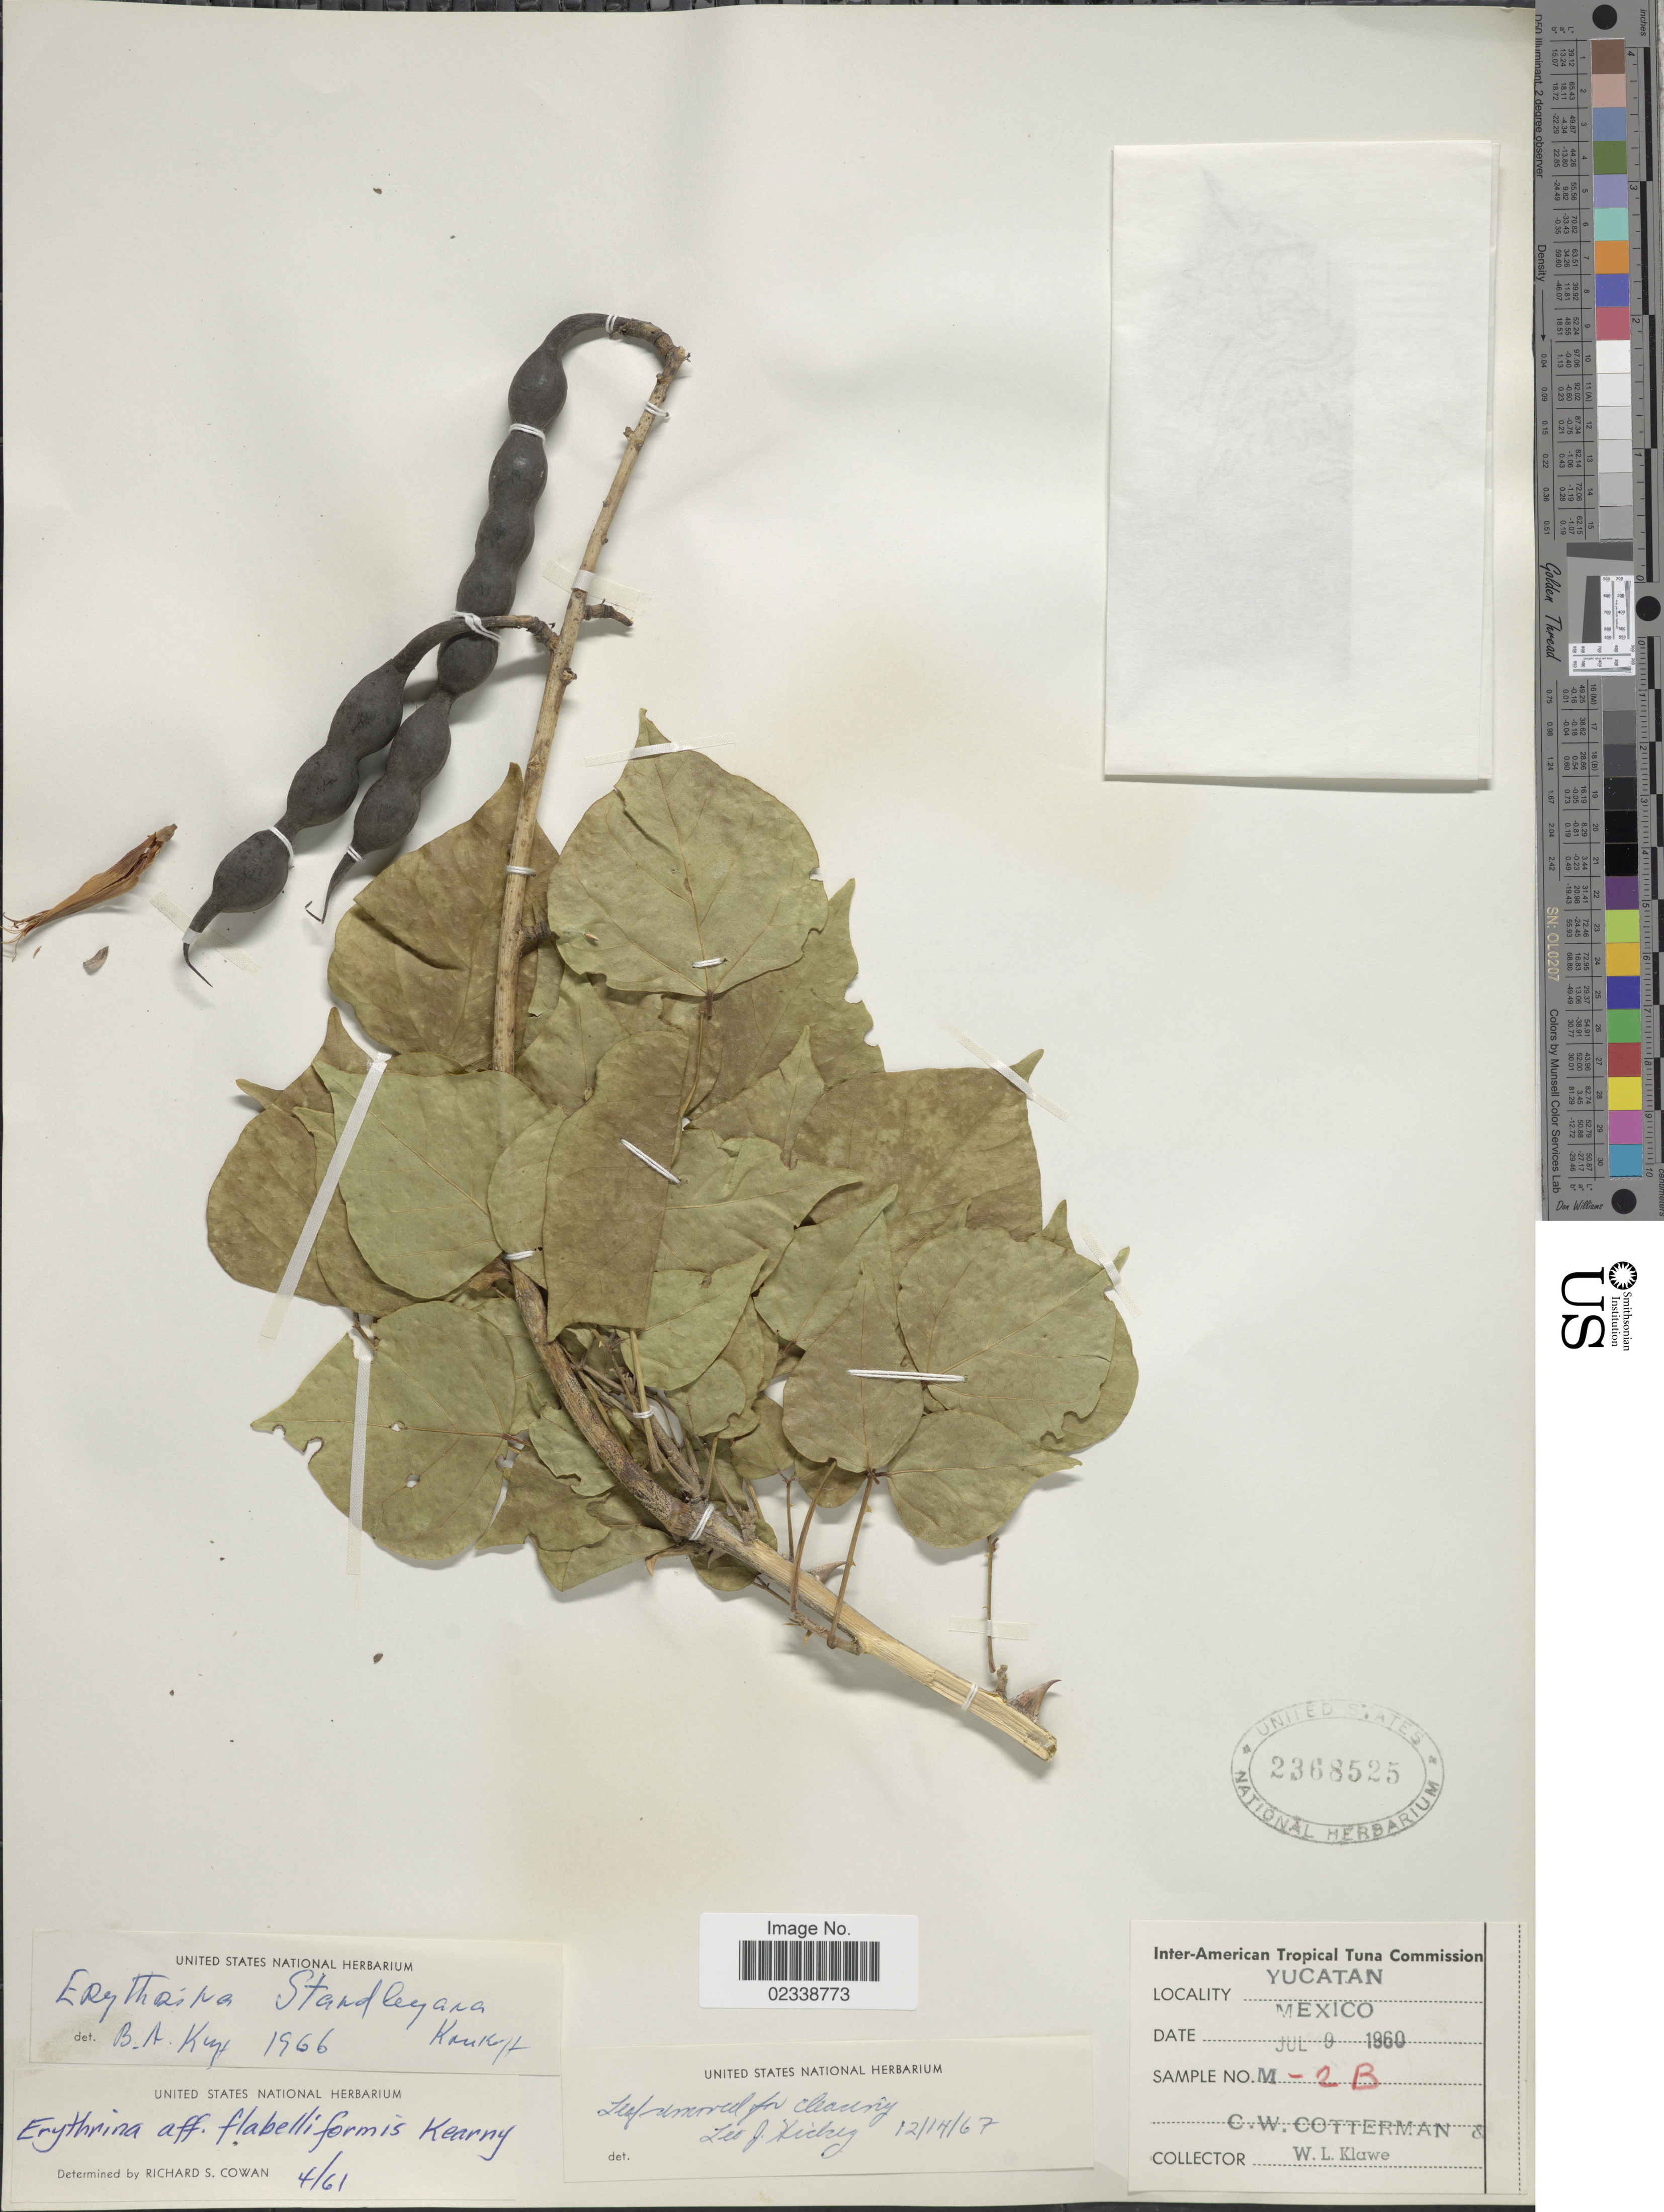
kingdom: Plantae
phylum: Tracheophyta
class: Magnoliopsida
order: Fabales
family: Fabaceae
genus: Erythrina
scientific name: Erythrina standleyana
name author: Krukoff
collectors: C. Cotterman & W. Klawe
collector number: M-2B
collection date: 1960-07-09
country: Mexico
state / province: Yucatán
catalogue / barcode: US 2368525